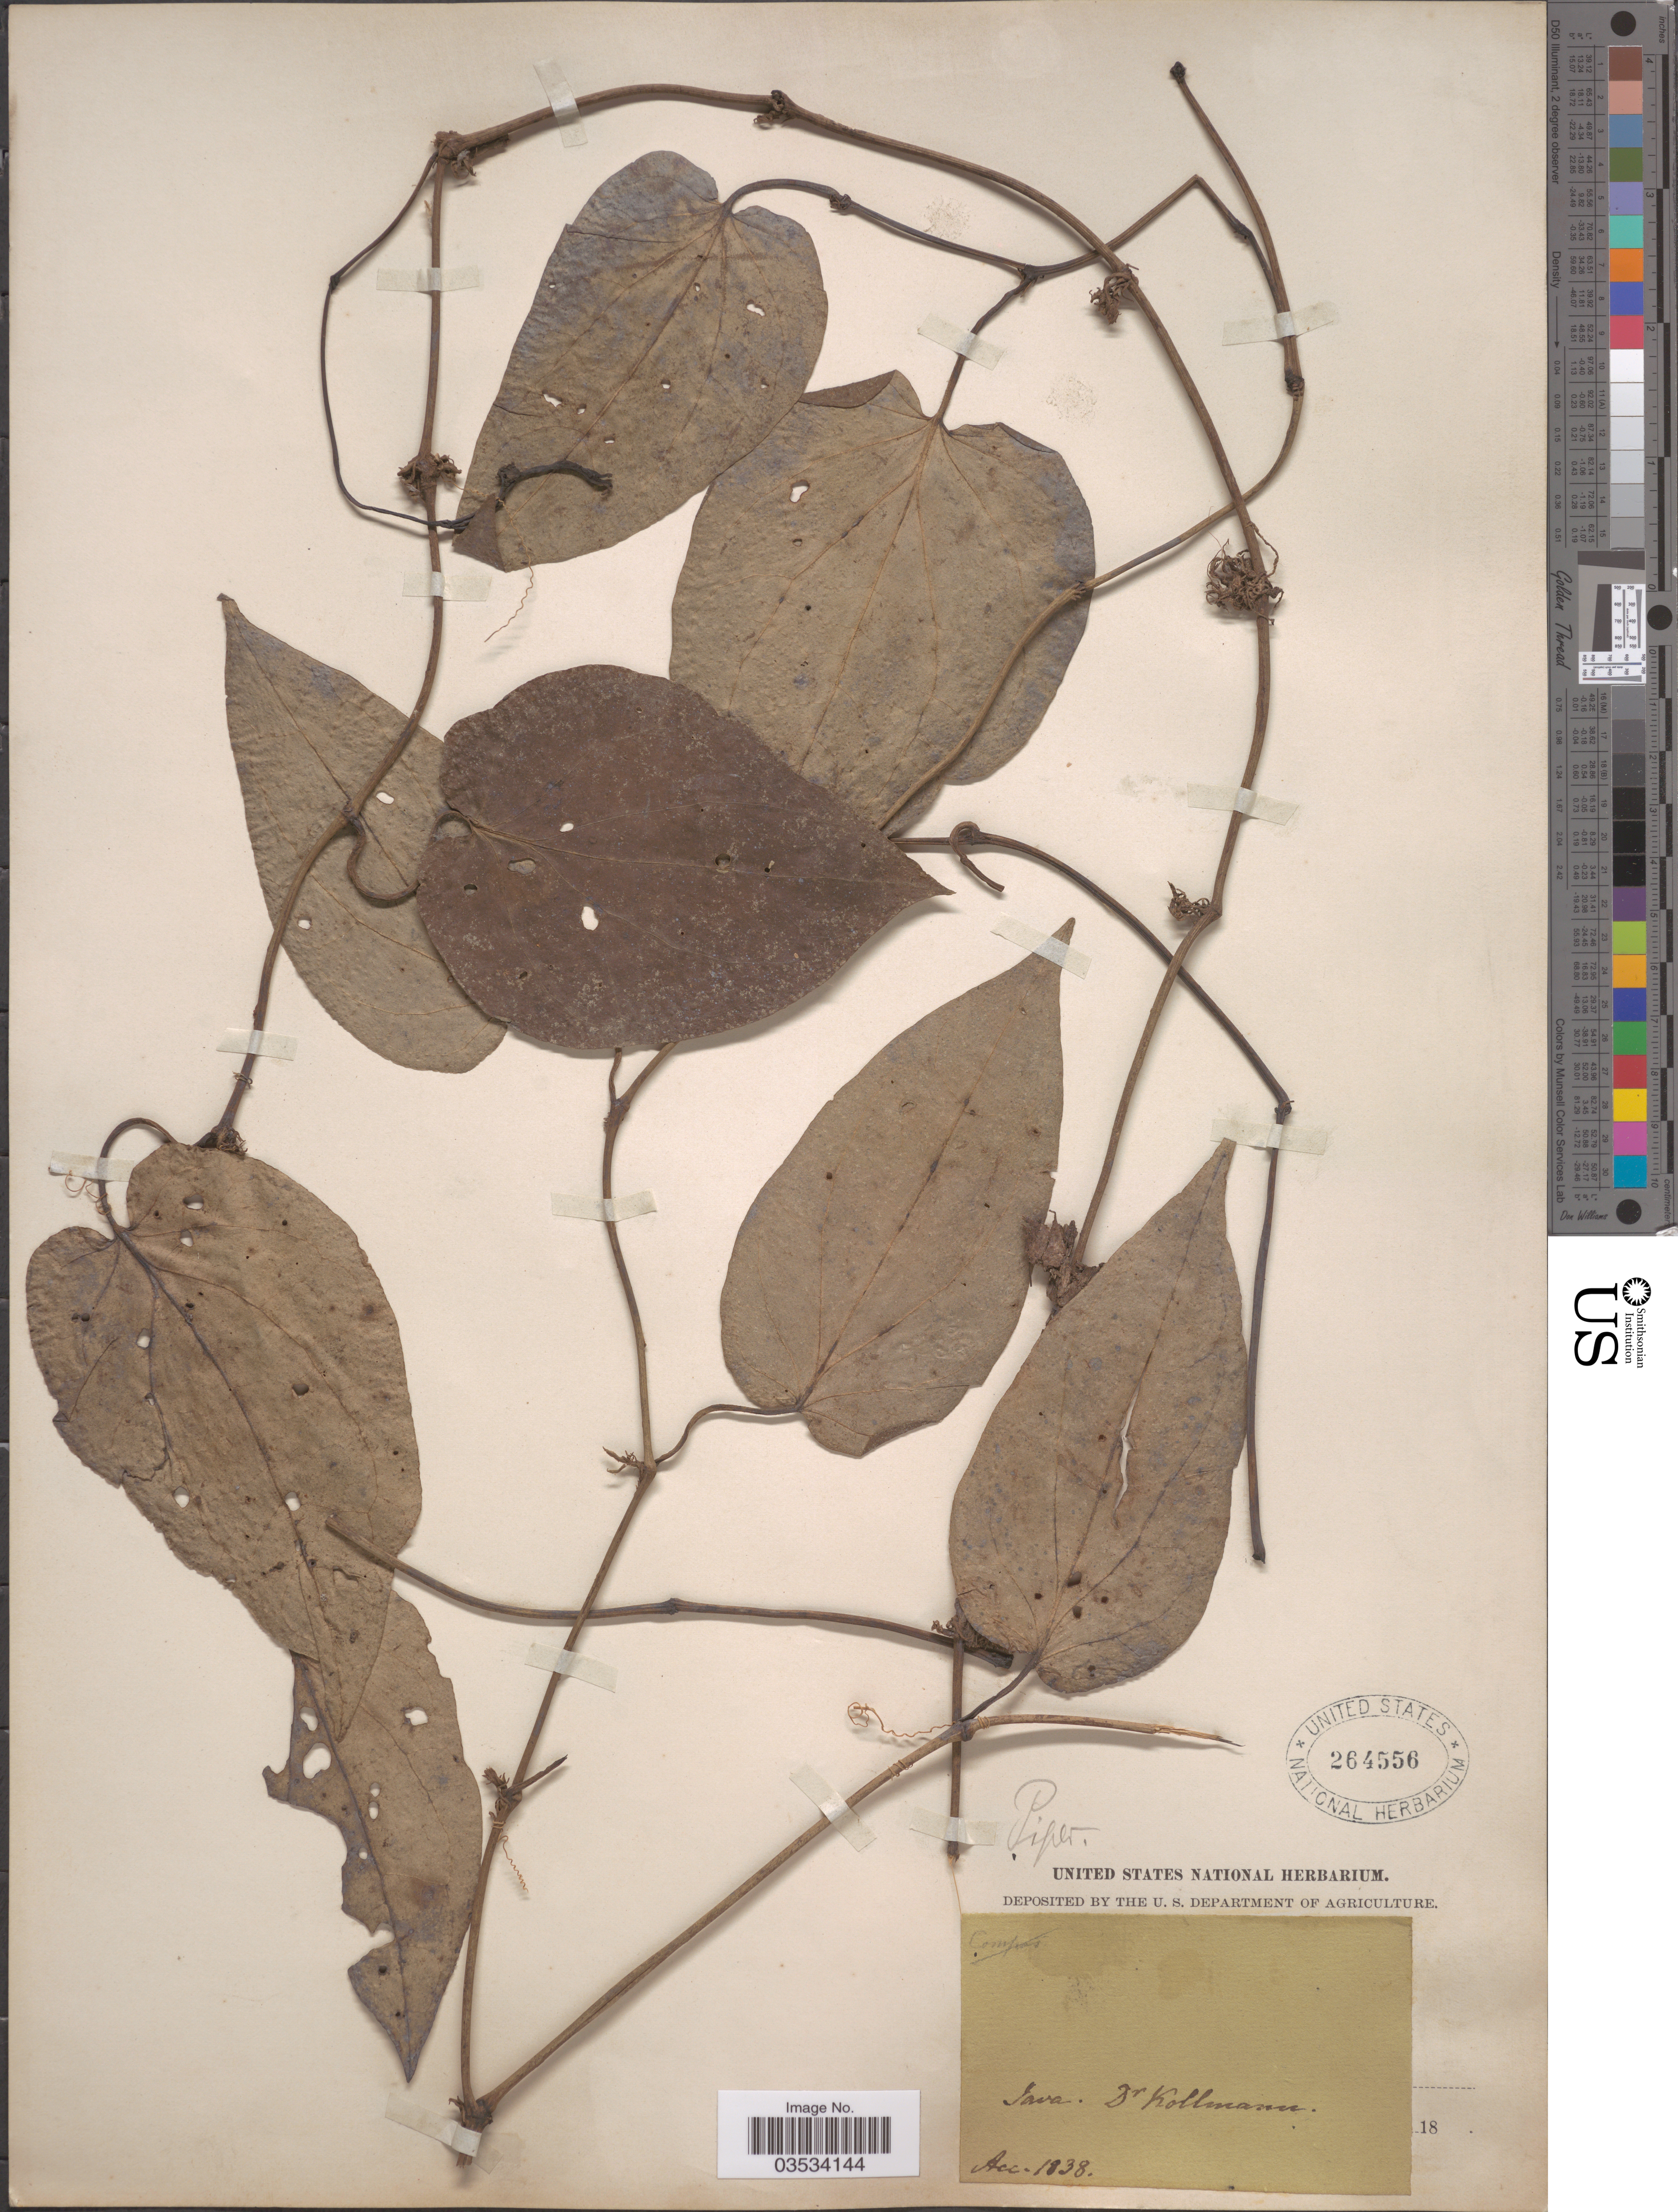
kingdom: Plantae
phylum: Tracheophyta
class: Magnoliopsida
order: Piperales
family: Piperaceae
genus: Piper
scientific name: Piper sp.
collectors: Kollmann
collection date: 1838-12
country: Indonesia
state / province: Java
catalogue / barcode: US 264556